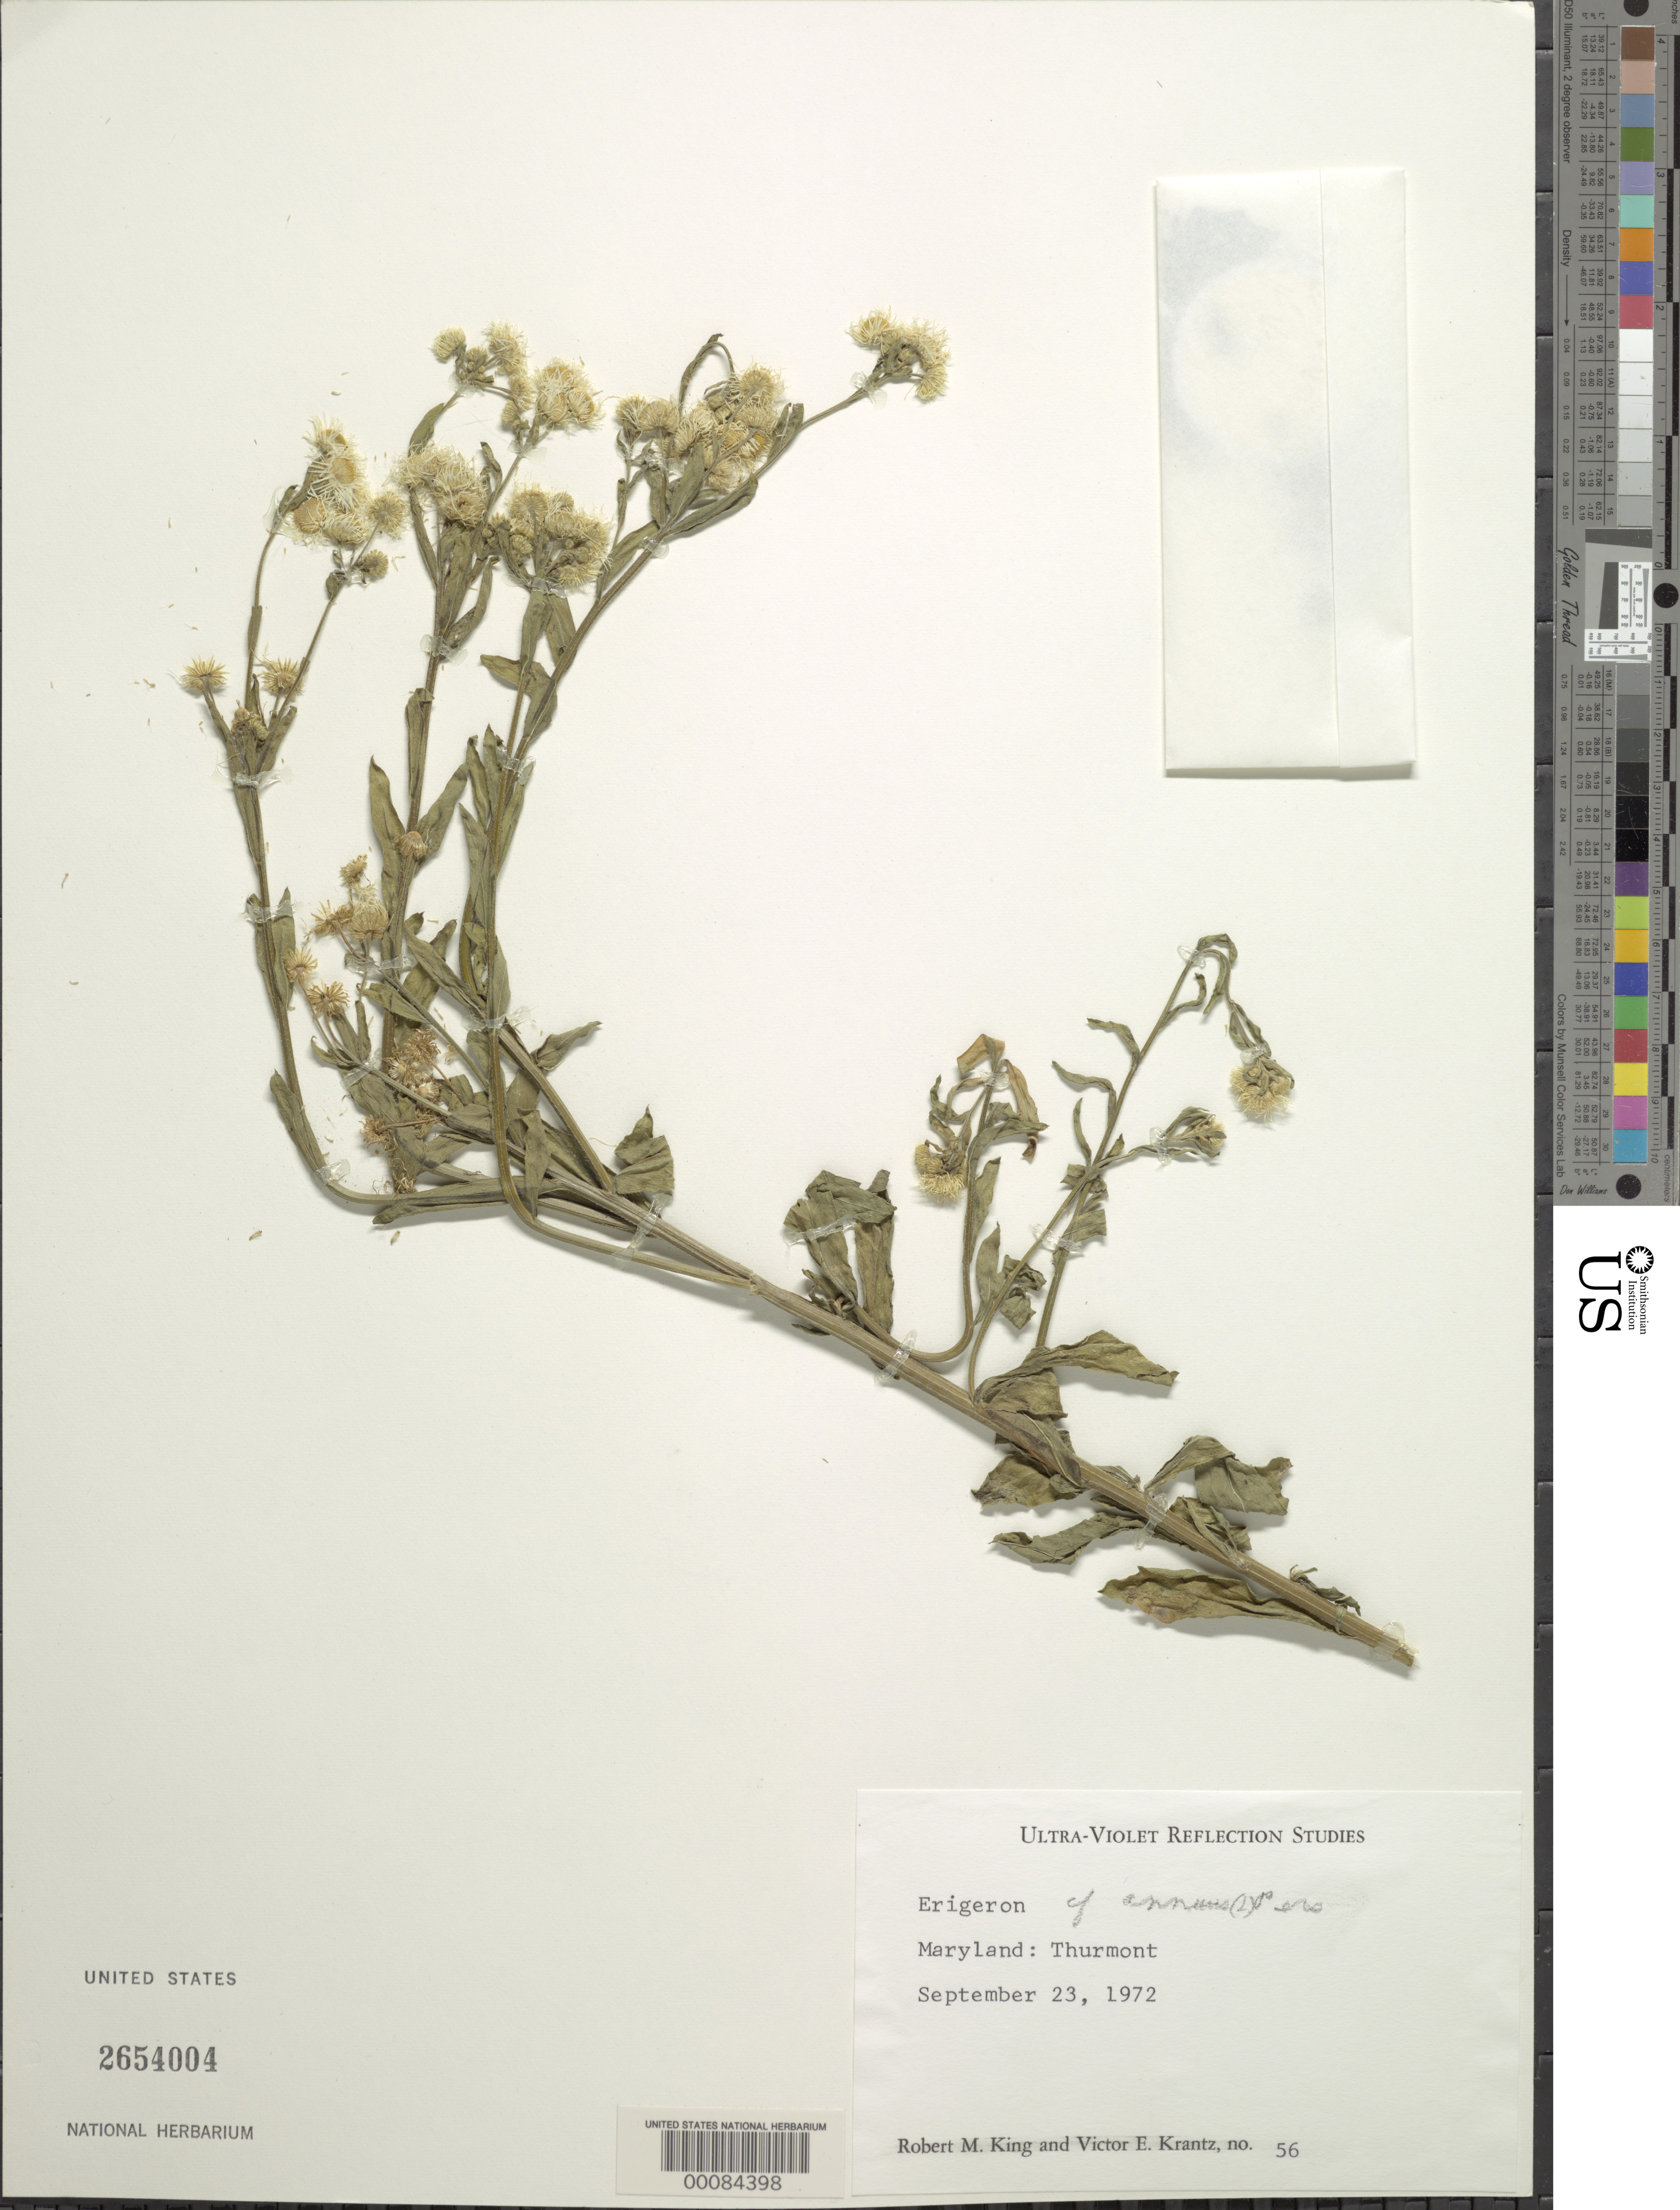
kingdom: Plantae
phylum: Tracheophyta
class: Magnoliopsida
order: Asterales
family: Asteraceae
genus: Erigeron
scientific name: Erigeron annuus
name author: (L.) Pers.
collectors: R. M. King & V. Krantz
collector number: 56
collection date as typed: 23 Sep 1972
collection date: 1972-09-23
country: United States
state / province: Maryland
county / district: Frederick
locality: Thurmont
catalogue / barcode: US 2654004